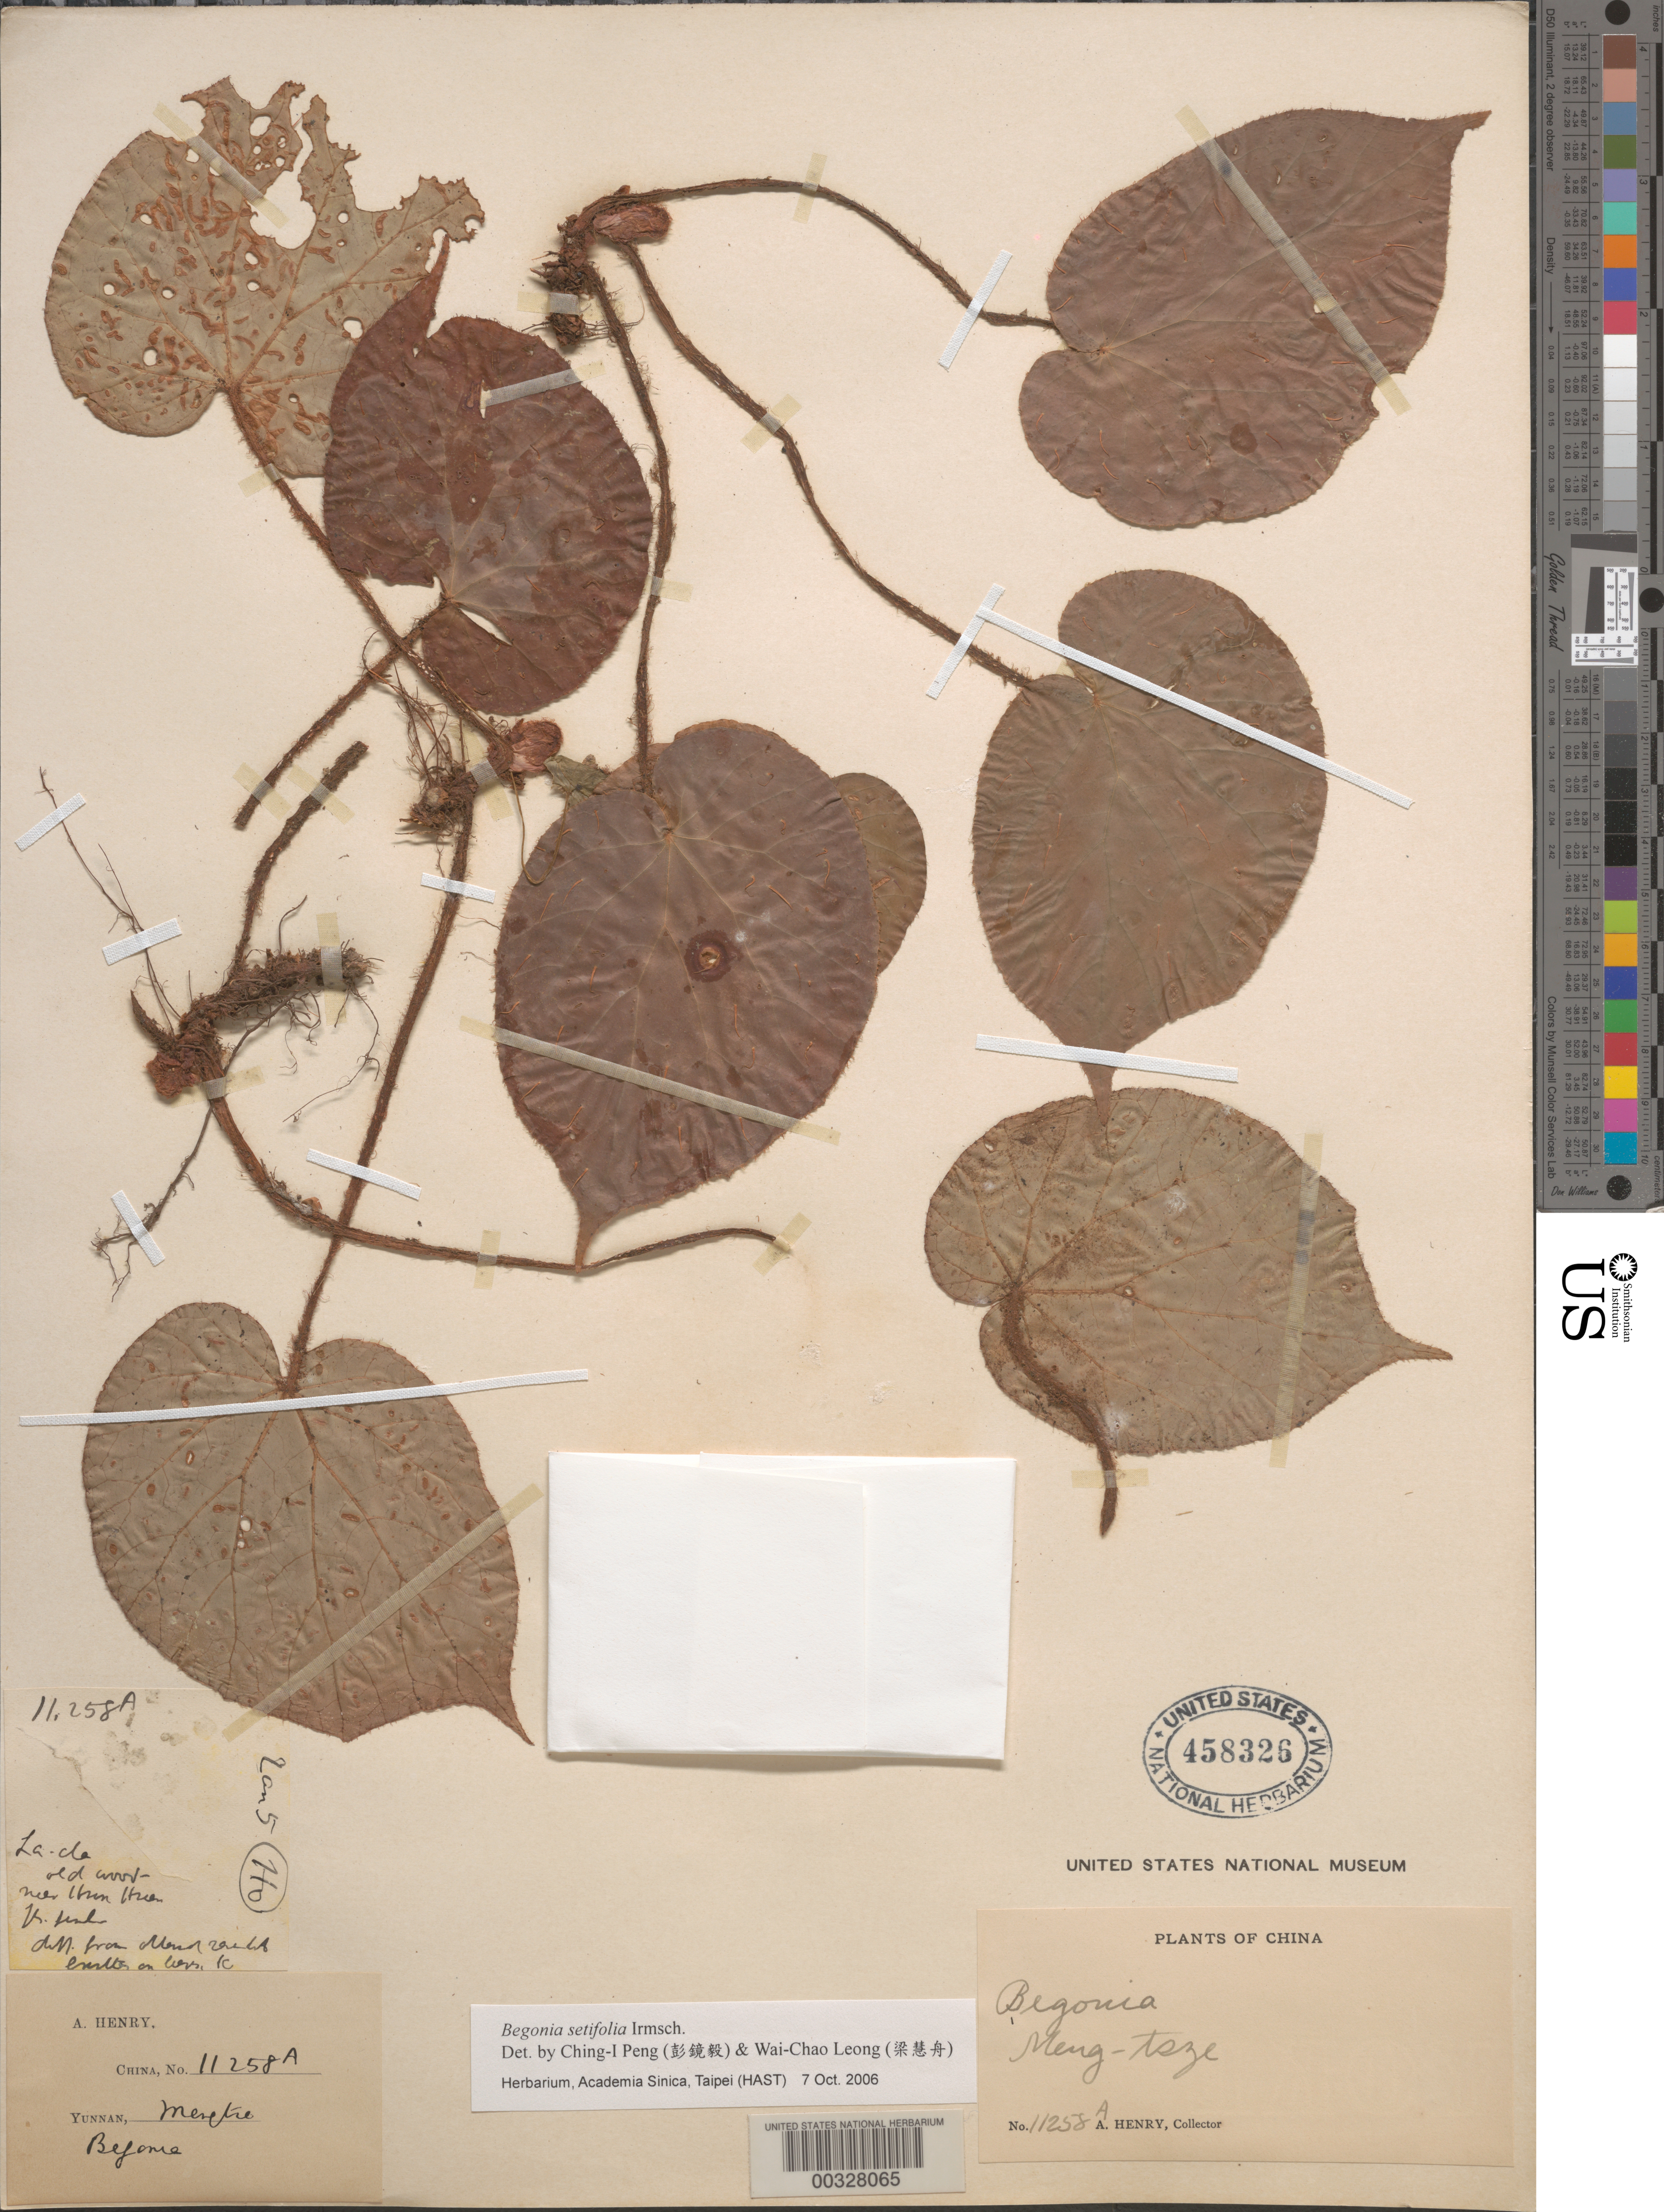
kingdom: Plantae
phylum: Tracheophyta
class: Magnoliopsida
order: Cucurbitales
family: Begoniaceae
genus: Begonia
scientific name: Begonia sp.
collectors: A. Henry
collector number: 11258 A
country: China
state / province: Yunnan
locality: Meng-tsze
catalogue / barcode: US 458326